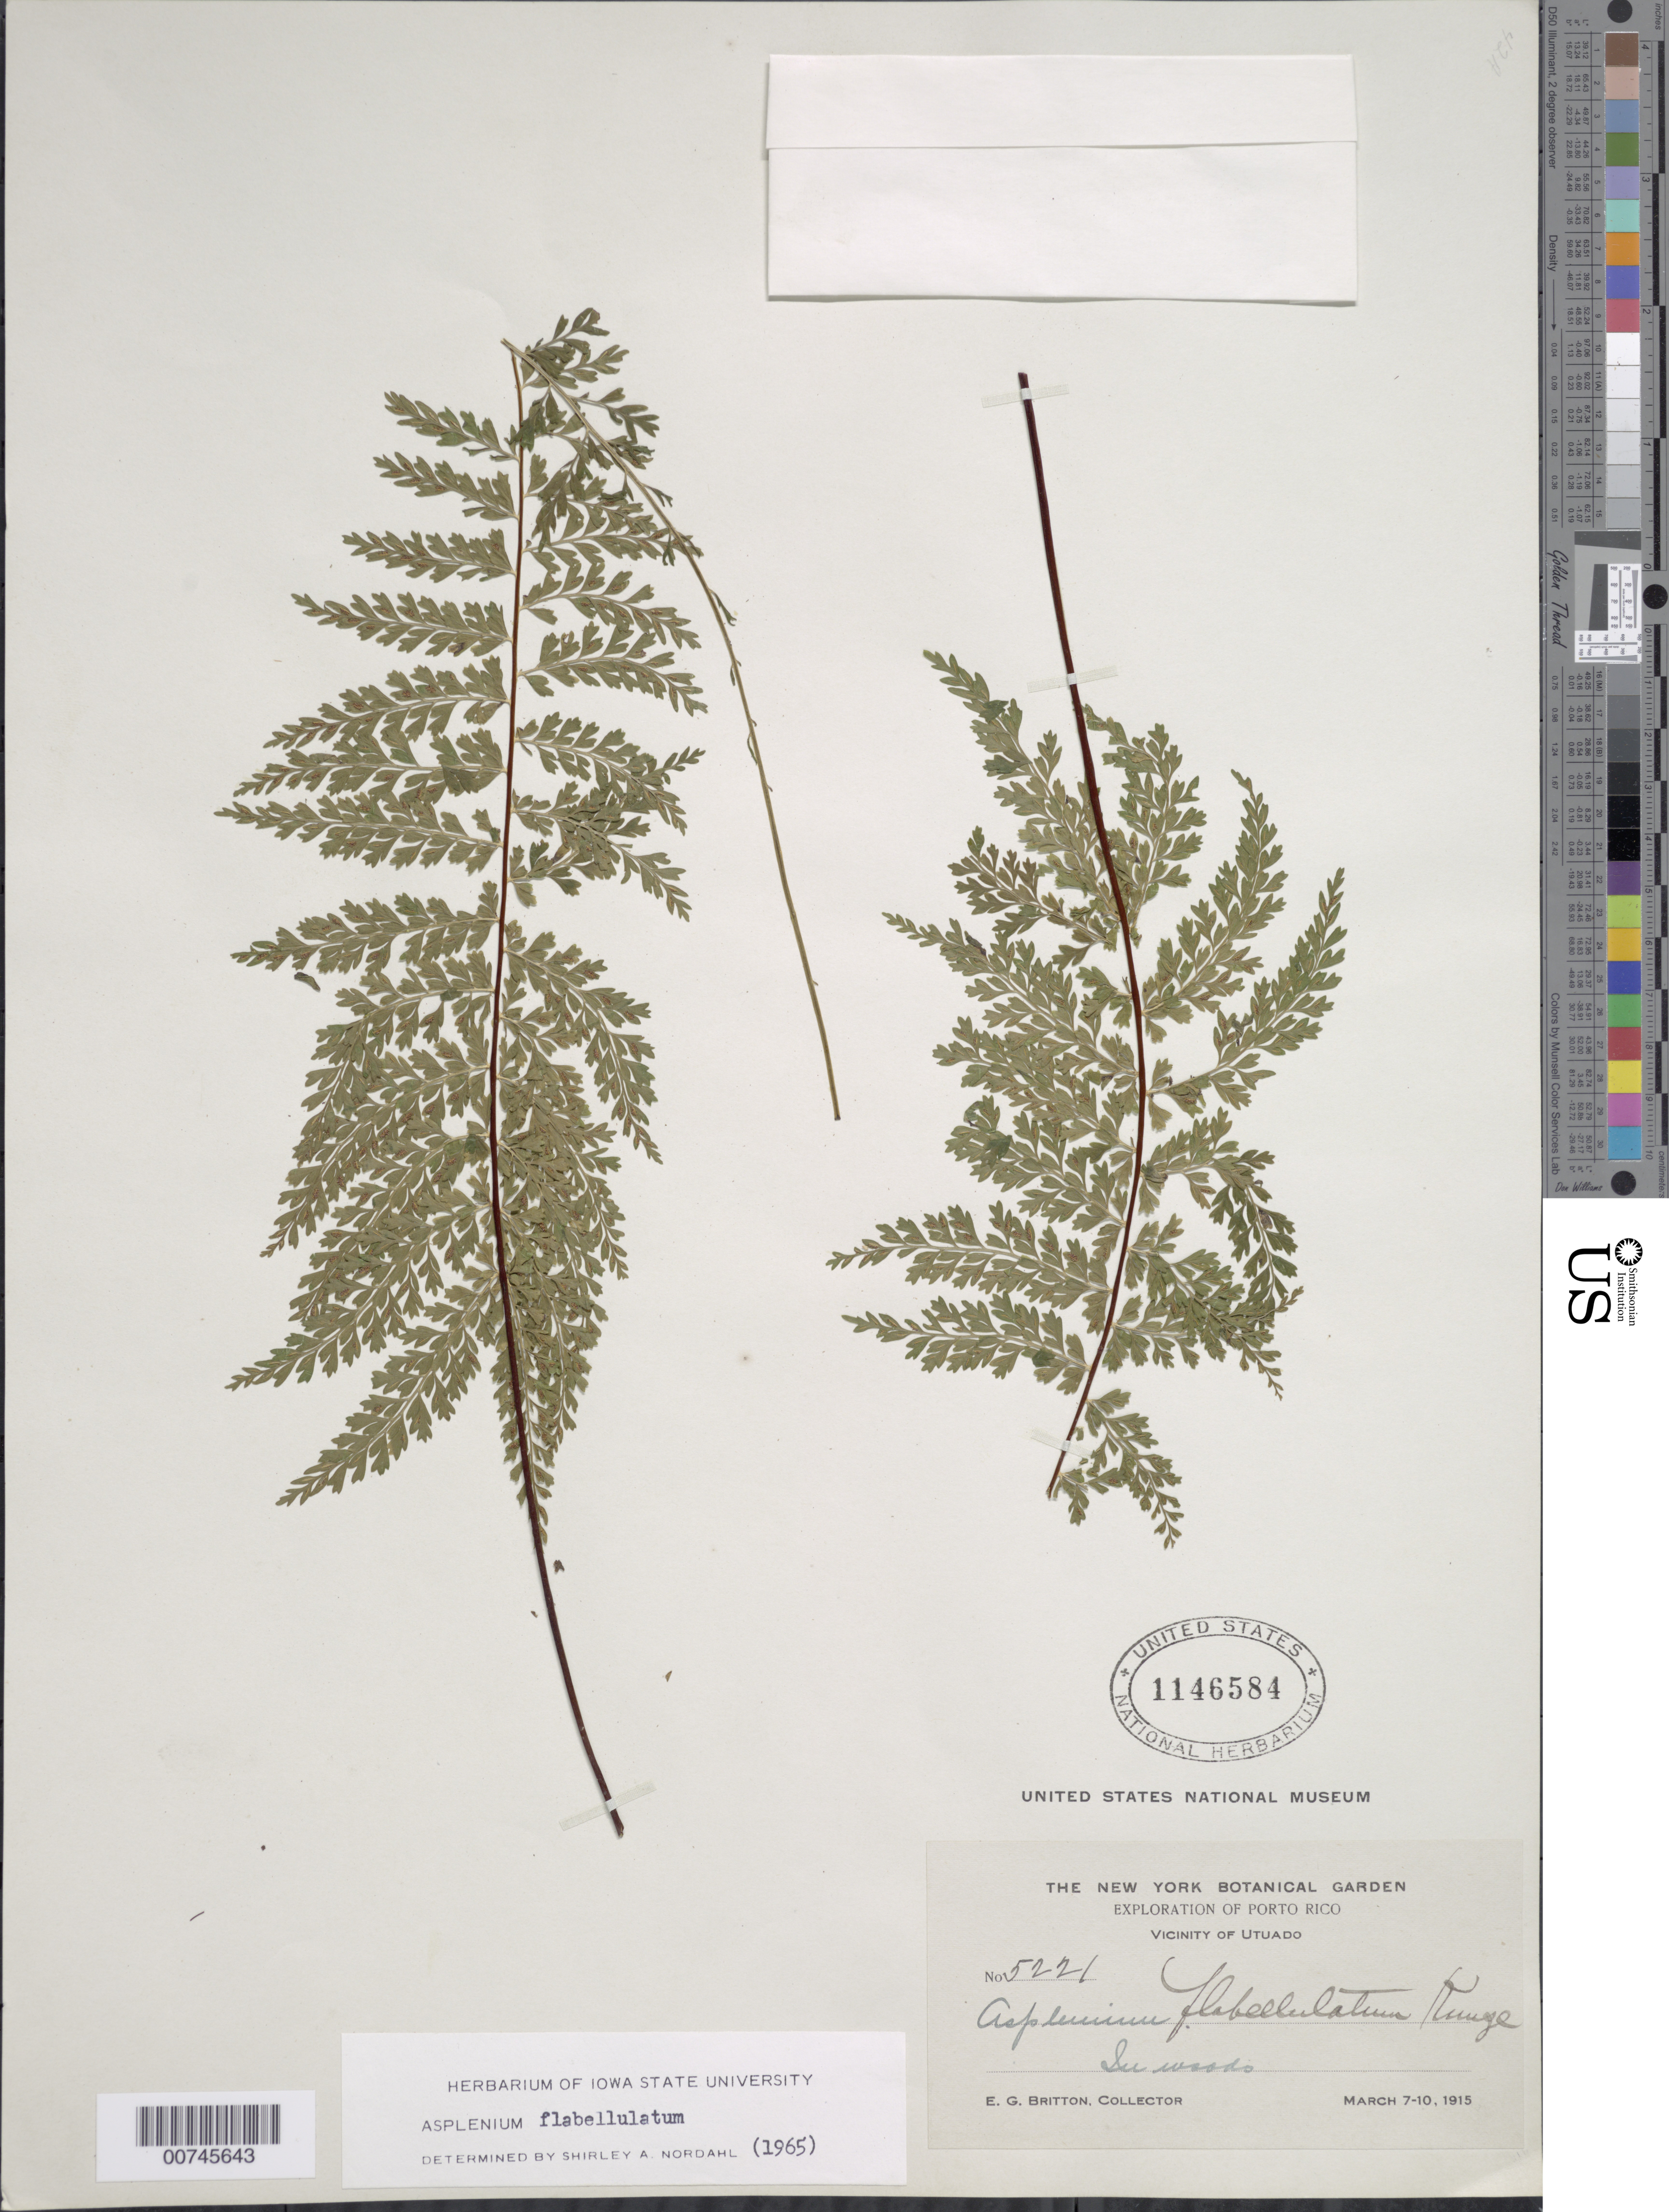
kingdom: Plantae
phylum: Tracheophyta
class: Polypodiopsida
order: Polypodiales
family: Aspleniaceae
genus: Asplenium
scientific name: Asplenium radicans var. partitum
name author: (Klotzsch) Hieron.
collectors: E. G. Britton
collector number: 5221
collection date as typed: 07 Mar 1915 to 10 Mar 1915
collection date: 1915-03-07/1915-03-10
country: Puerto Rico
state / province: Utuado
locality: Vicinity of Utuado.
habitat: In woods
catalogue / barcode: US 1146584